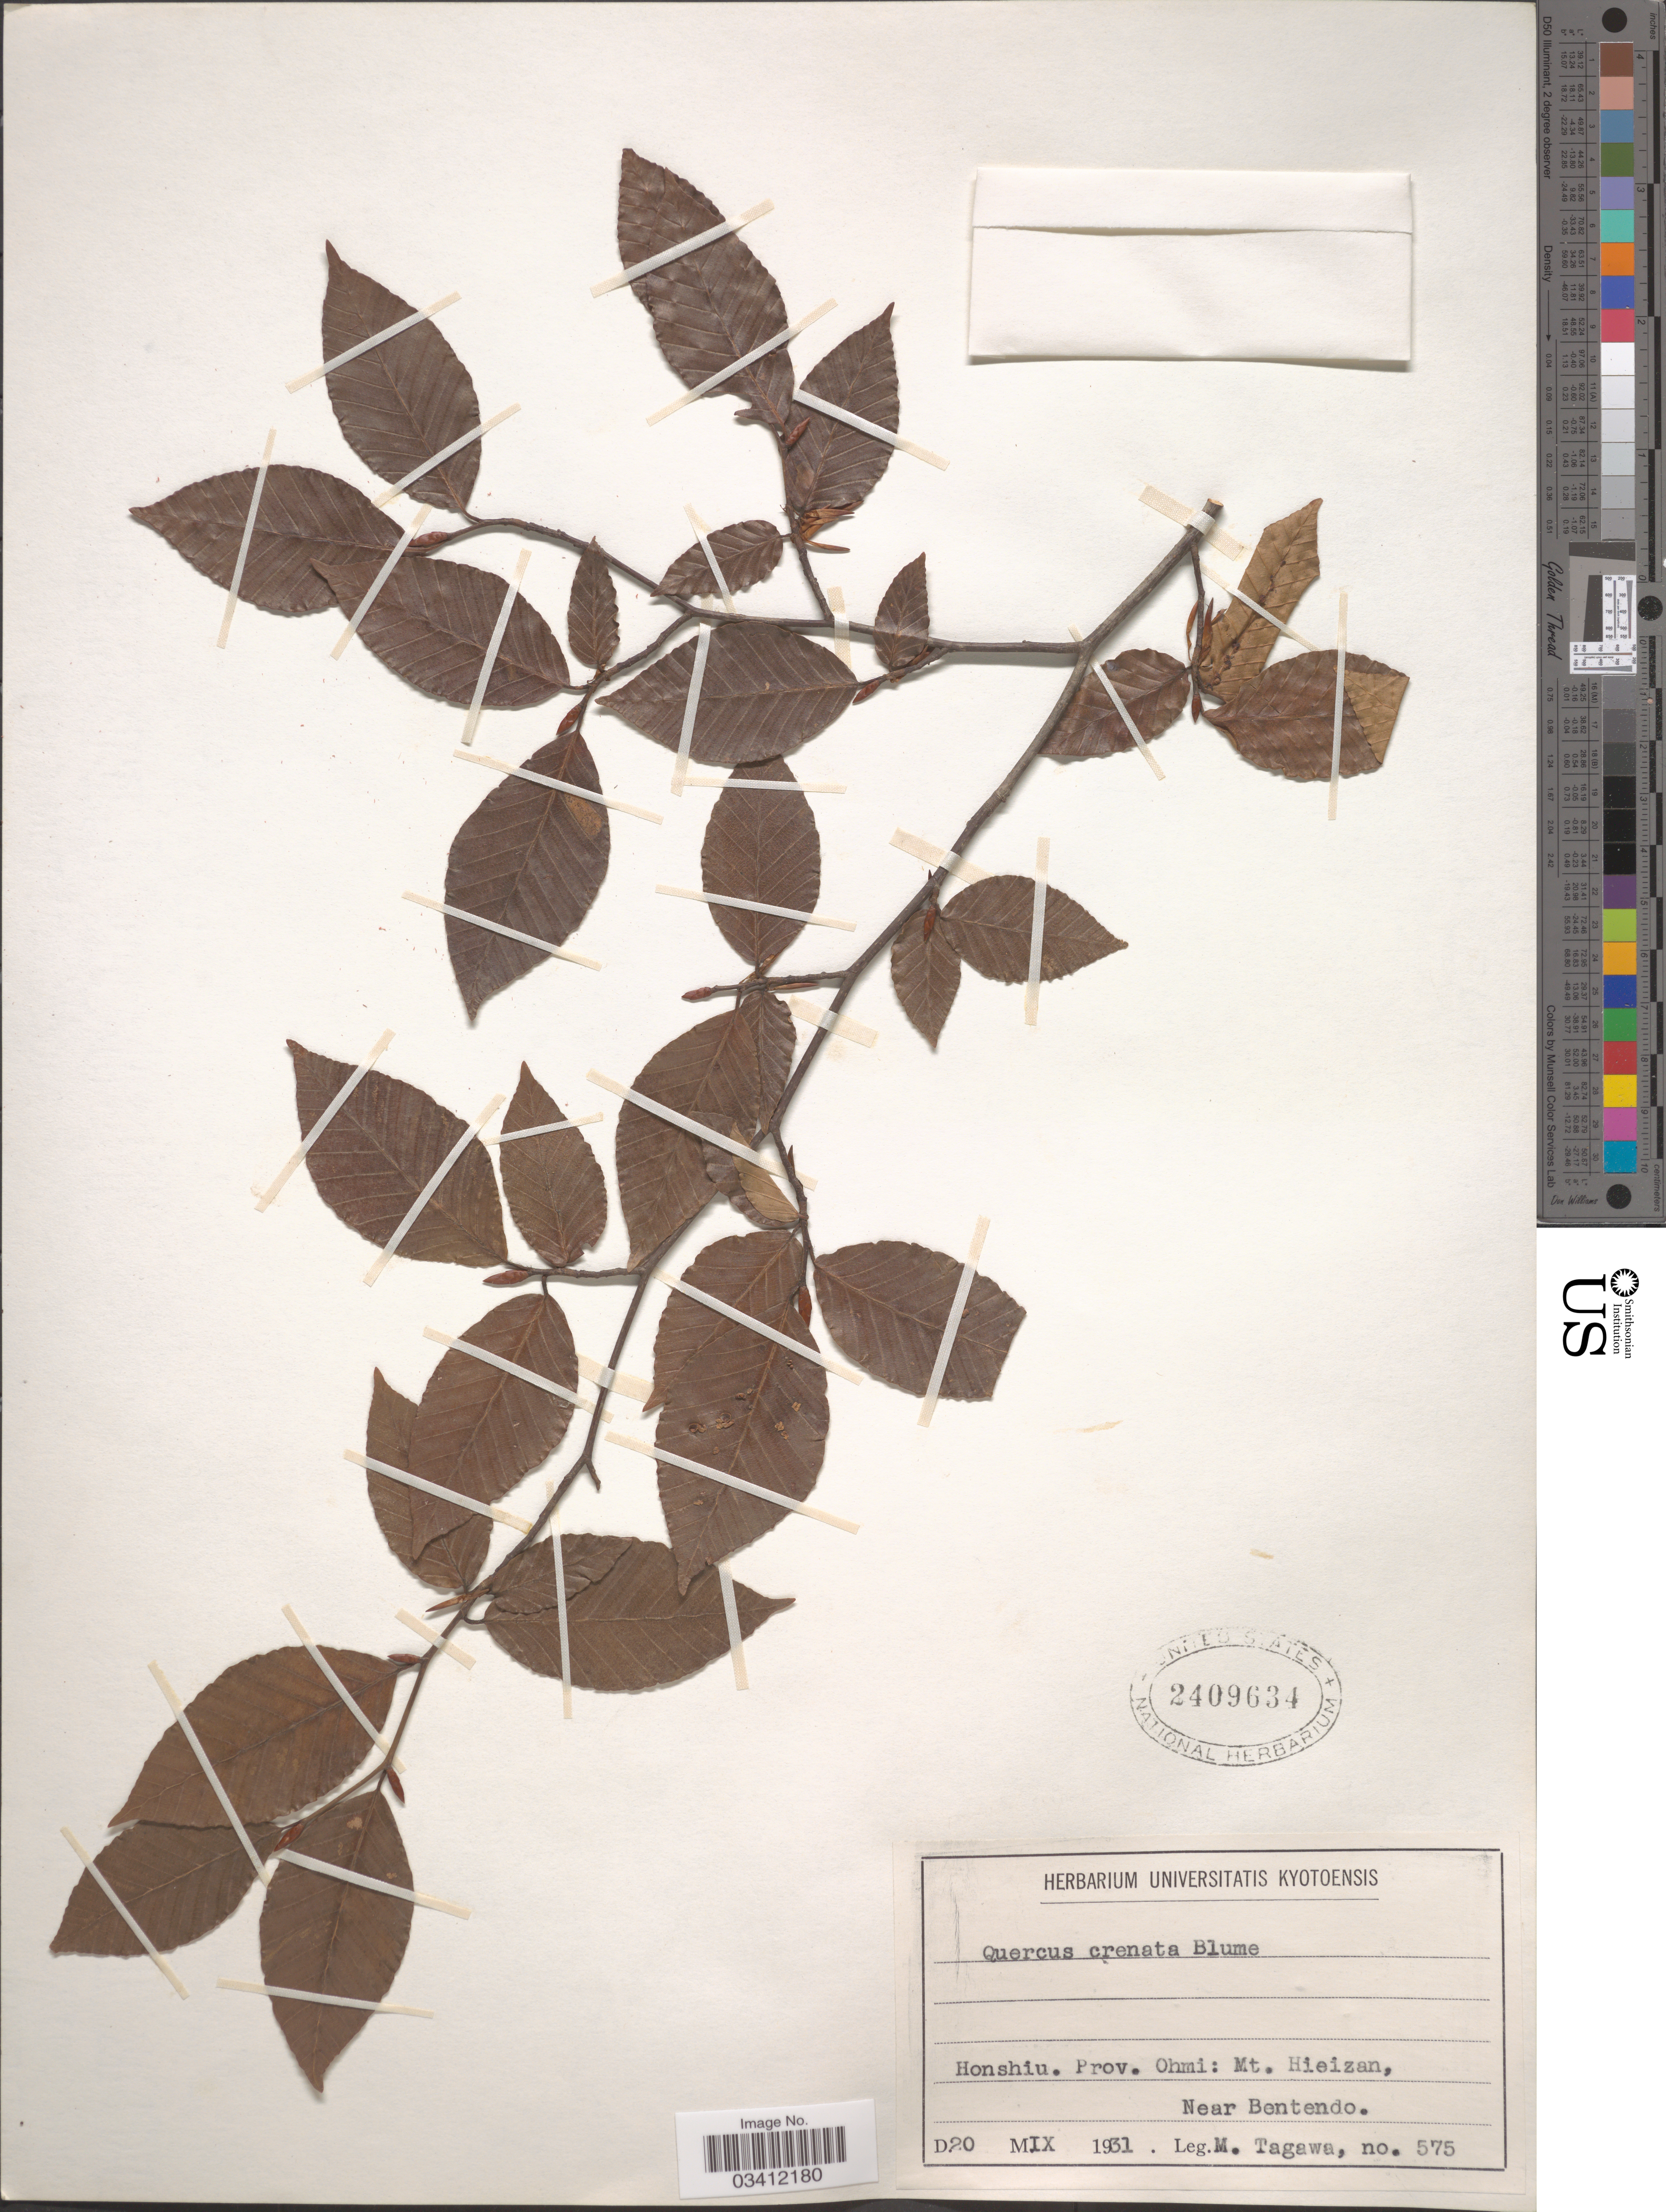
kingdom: Plantae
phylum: Tracheophyta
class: Magnoliopsida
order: Fagales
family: Fagaceae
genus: Quercus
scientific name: Quercus x pseudosuber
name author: Santi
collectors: M. Tagawa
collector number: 575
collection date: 1931-09-20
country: Japan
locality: Honshiu. Prov. Ohmi: Mt. Hieizan, Near Bentendo.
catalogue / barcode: US 2409634